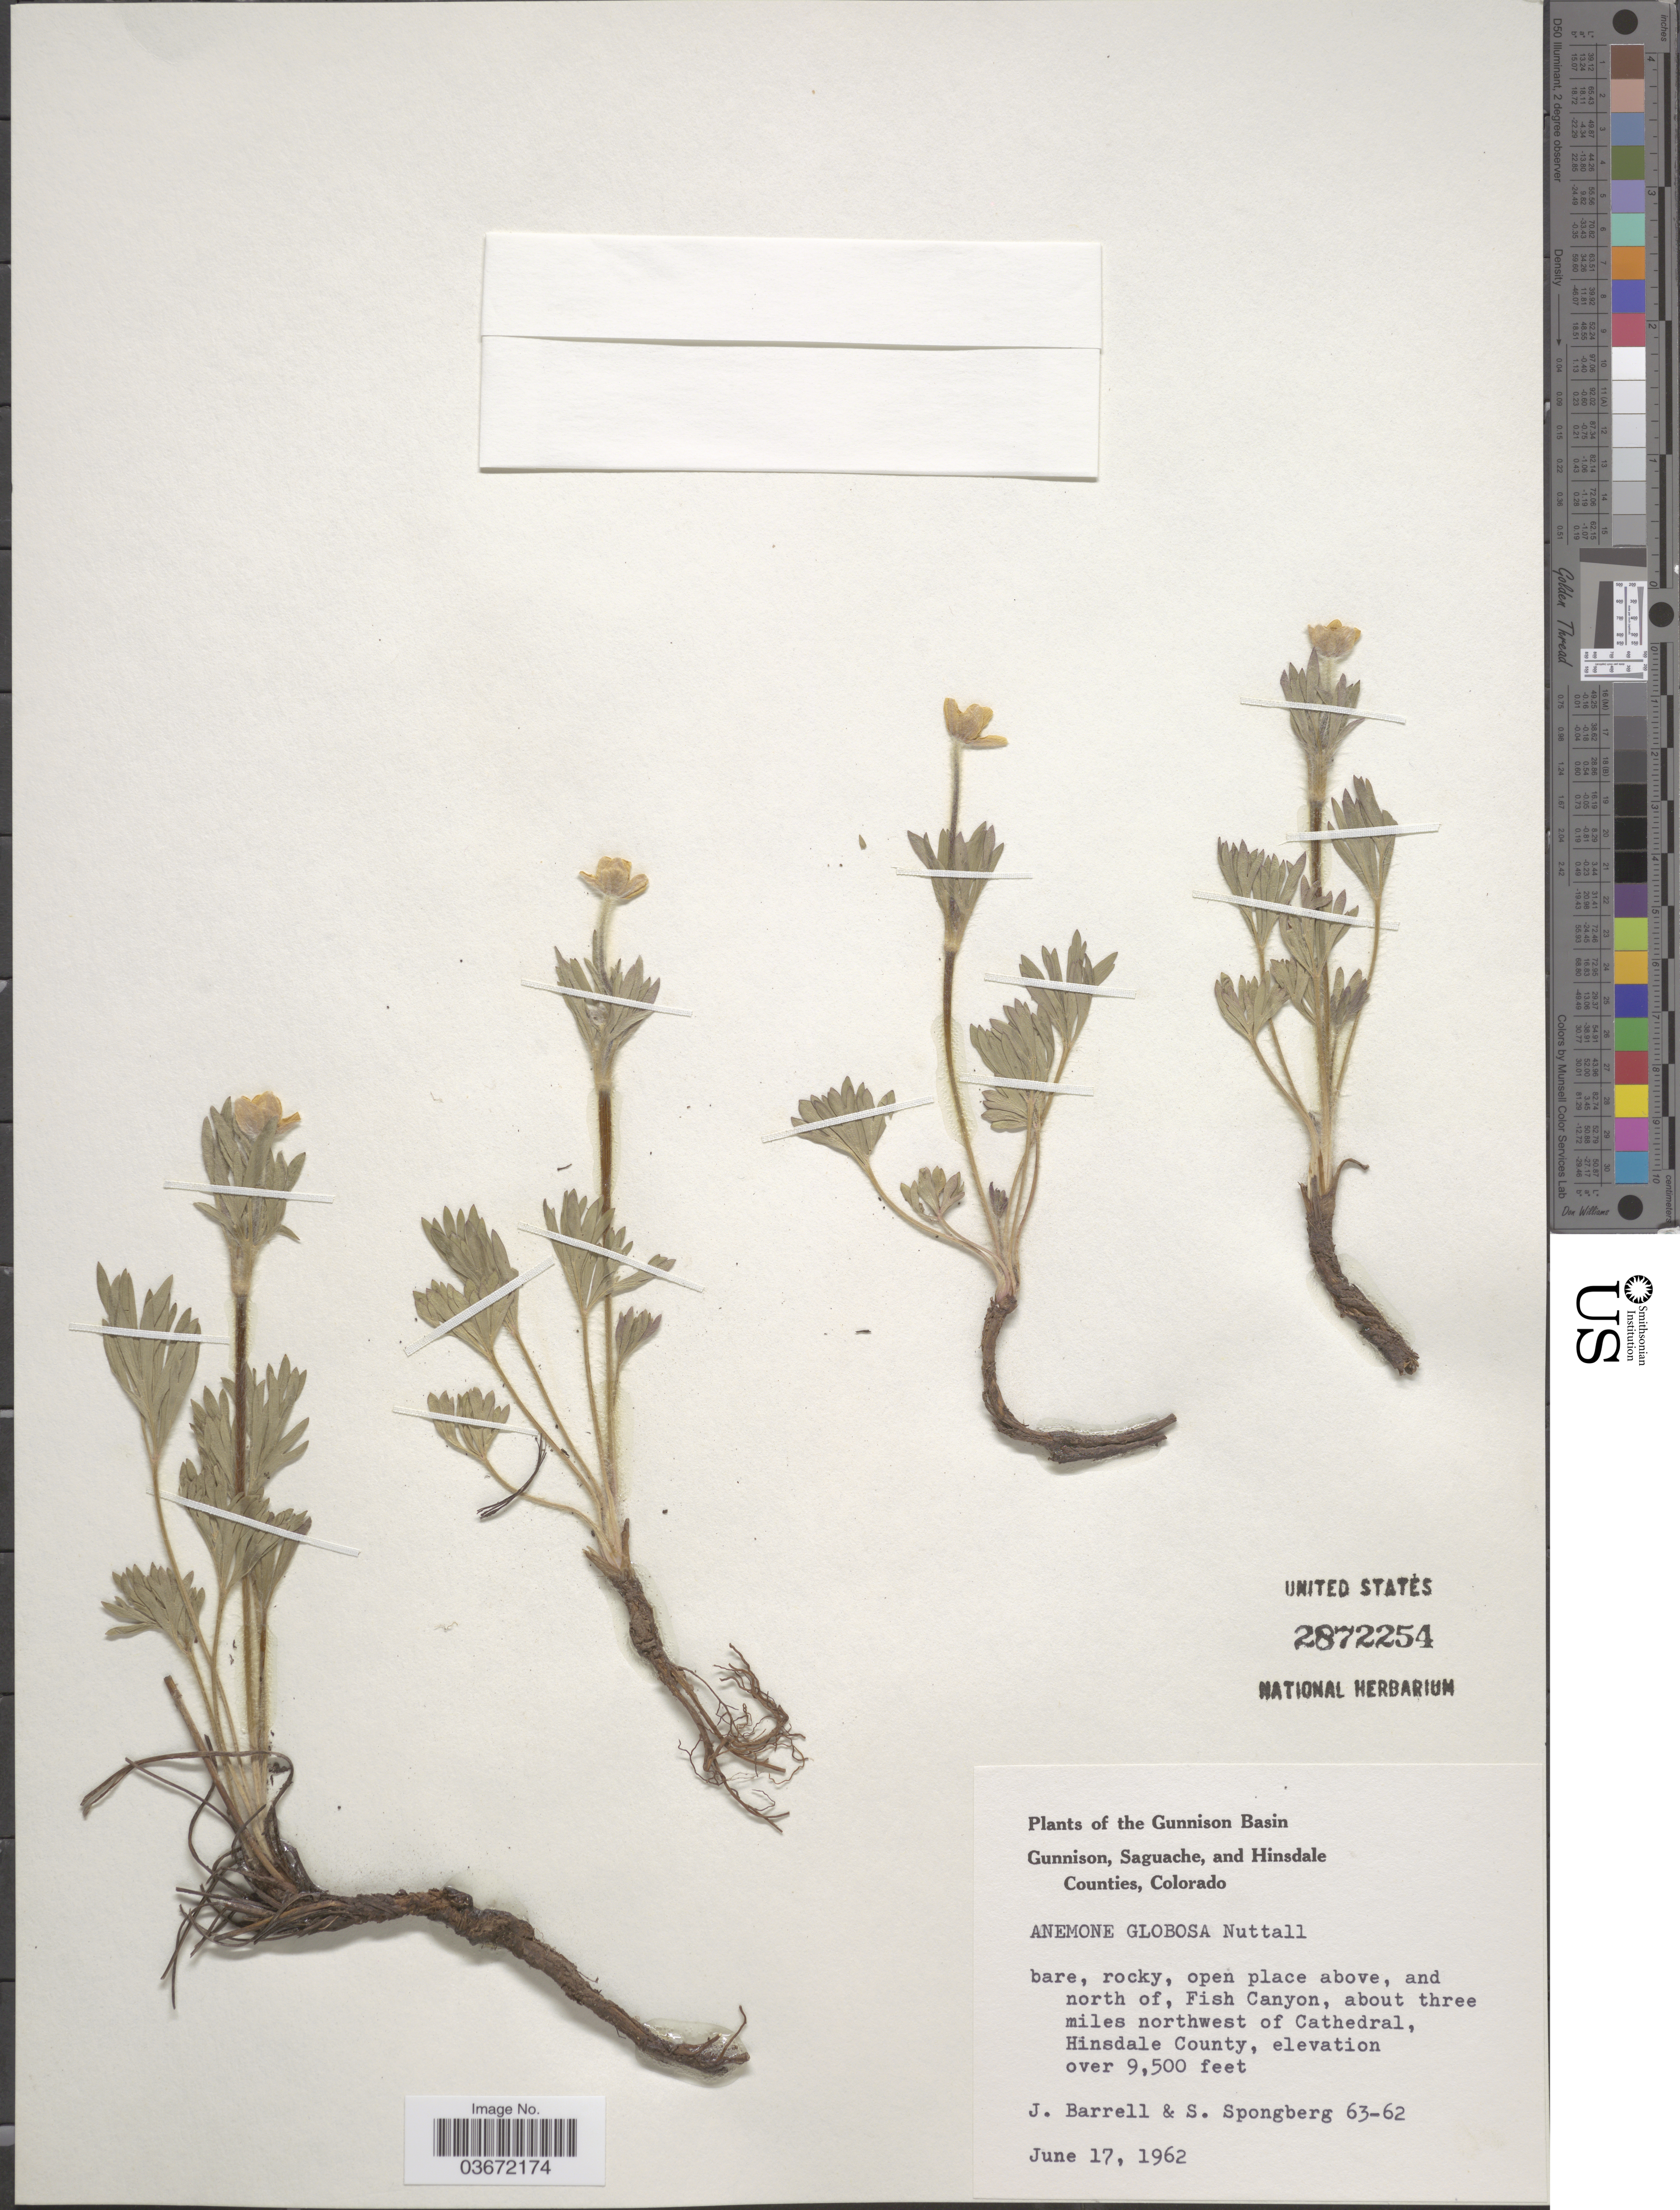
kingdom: Plantae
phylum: Tracheophyta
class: Magnoliopsida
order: Ranunculales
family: Ranunculaceae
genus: Anemone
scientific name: Anemone globosa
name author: (Torr. & A. Gray) Nutt. ex A. Heller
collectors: J. Barrell & S. A.Spongberg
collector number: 63-62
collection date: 1962-06-17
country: United States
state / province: Colorado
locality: The Gunnison Basin. Above, and north of, Fish Canyon, about three miles northwest of Cathedral, Hinsdale County.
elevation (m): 2896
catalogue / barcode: US 2872254